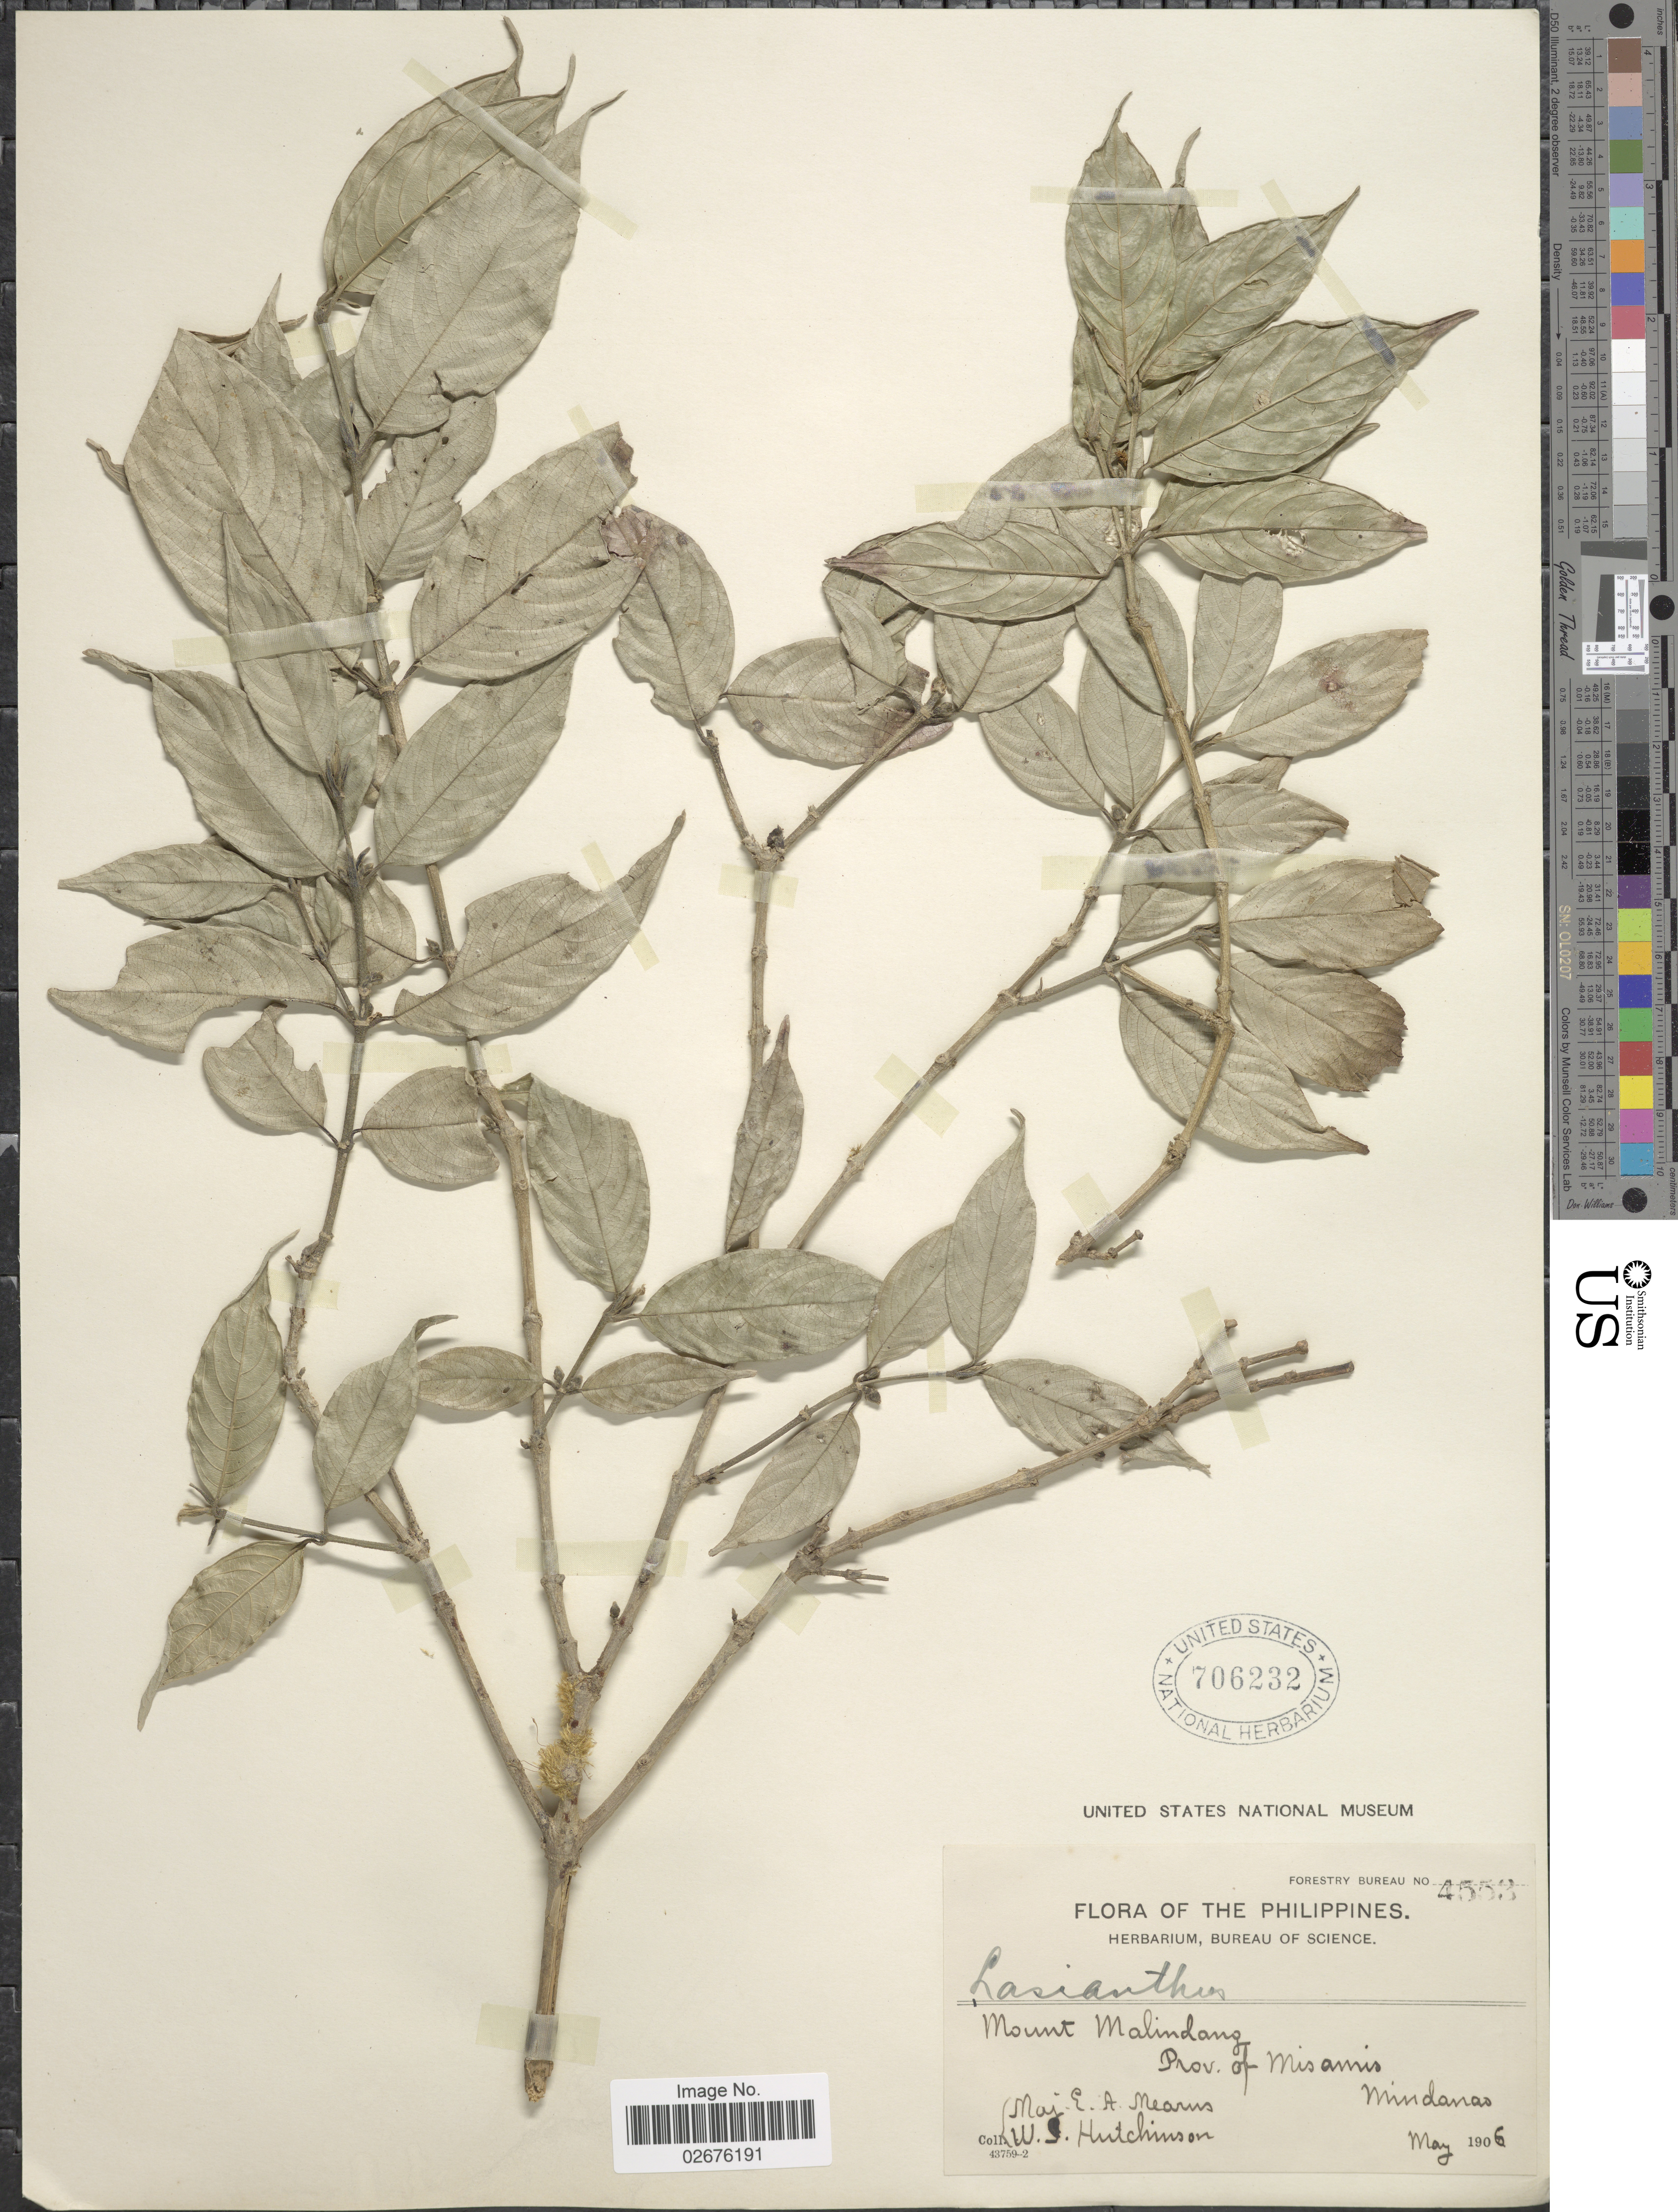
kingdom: Plantae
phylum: Tracheophyta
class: Magnoliopsida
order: Gentianales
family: Rubiaceae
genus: Lasianthus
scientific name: Lasianthus sp.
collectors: E. A. Mearns & W. J. Hutchinson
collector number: Forestry Bureau 4553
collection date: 1906-05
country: Philippines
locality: Mount Malindang, Prov. of Misamis, Mindanao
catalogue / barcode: US 706232